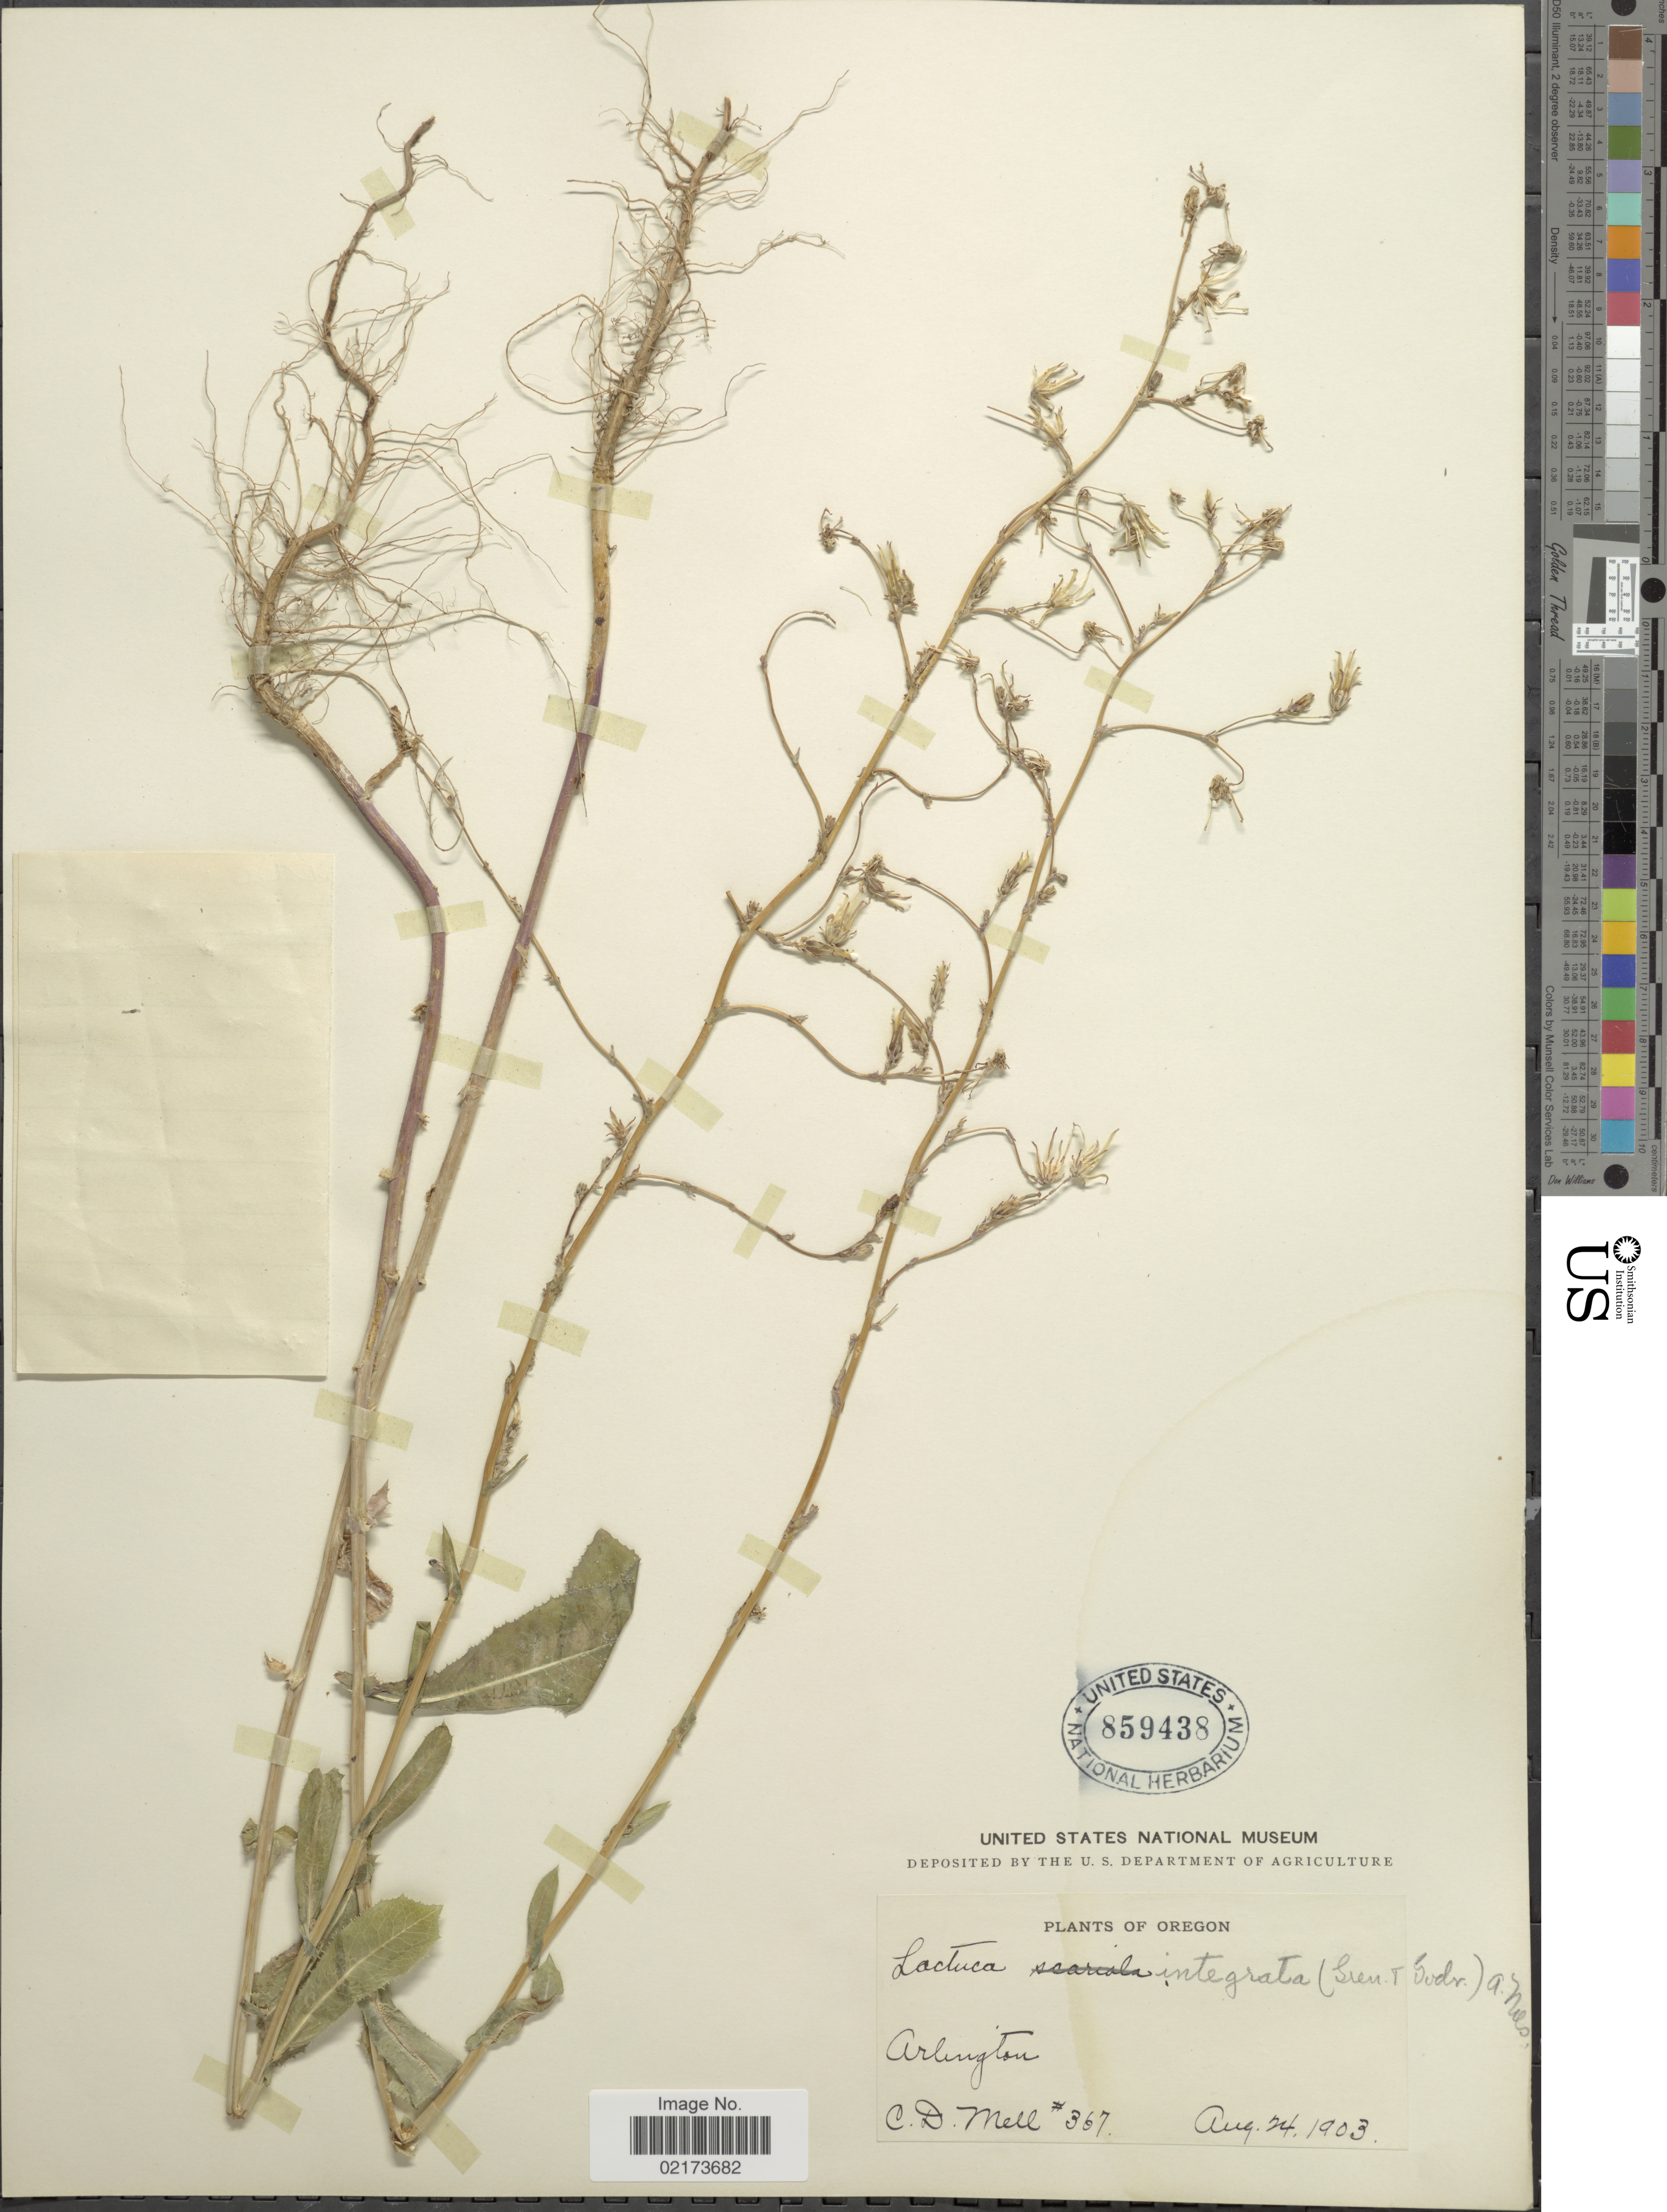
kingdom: Plantae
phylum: Tracheophyta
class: Magnoliopsida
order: Asterales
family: Asteraceae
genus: Lactuca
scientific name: Lactuca serriola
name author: L.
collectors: C. D. Mell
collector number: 367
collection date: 1903-08-24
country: United States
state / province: Oregon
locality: Arlington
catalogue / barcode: US 859438